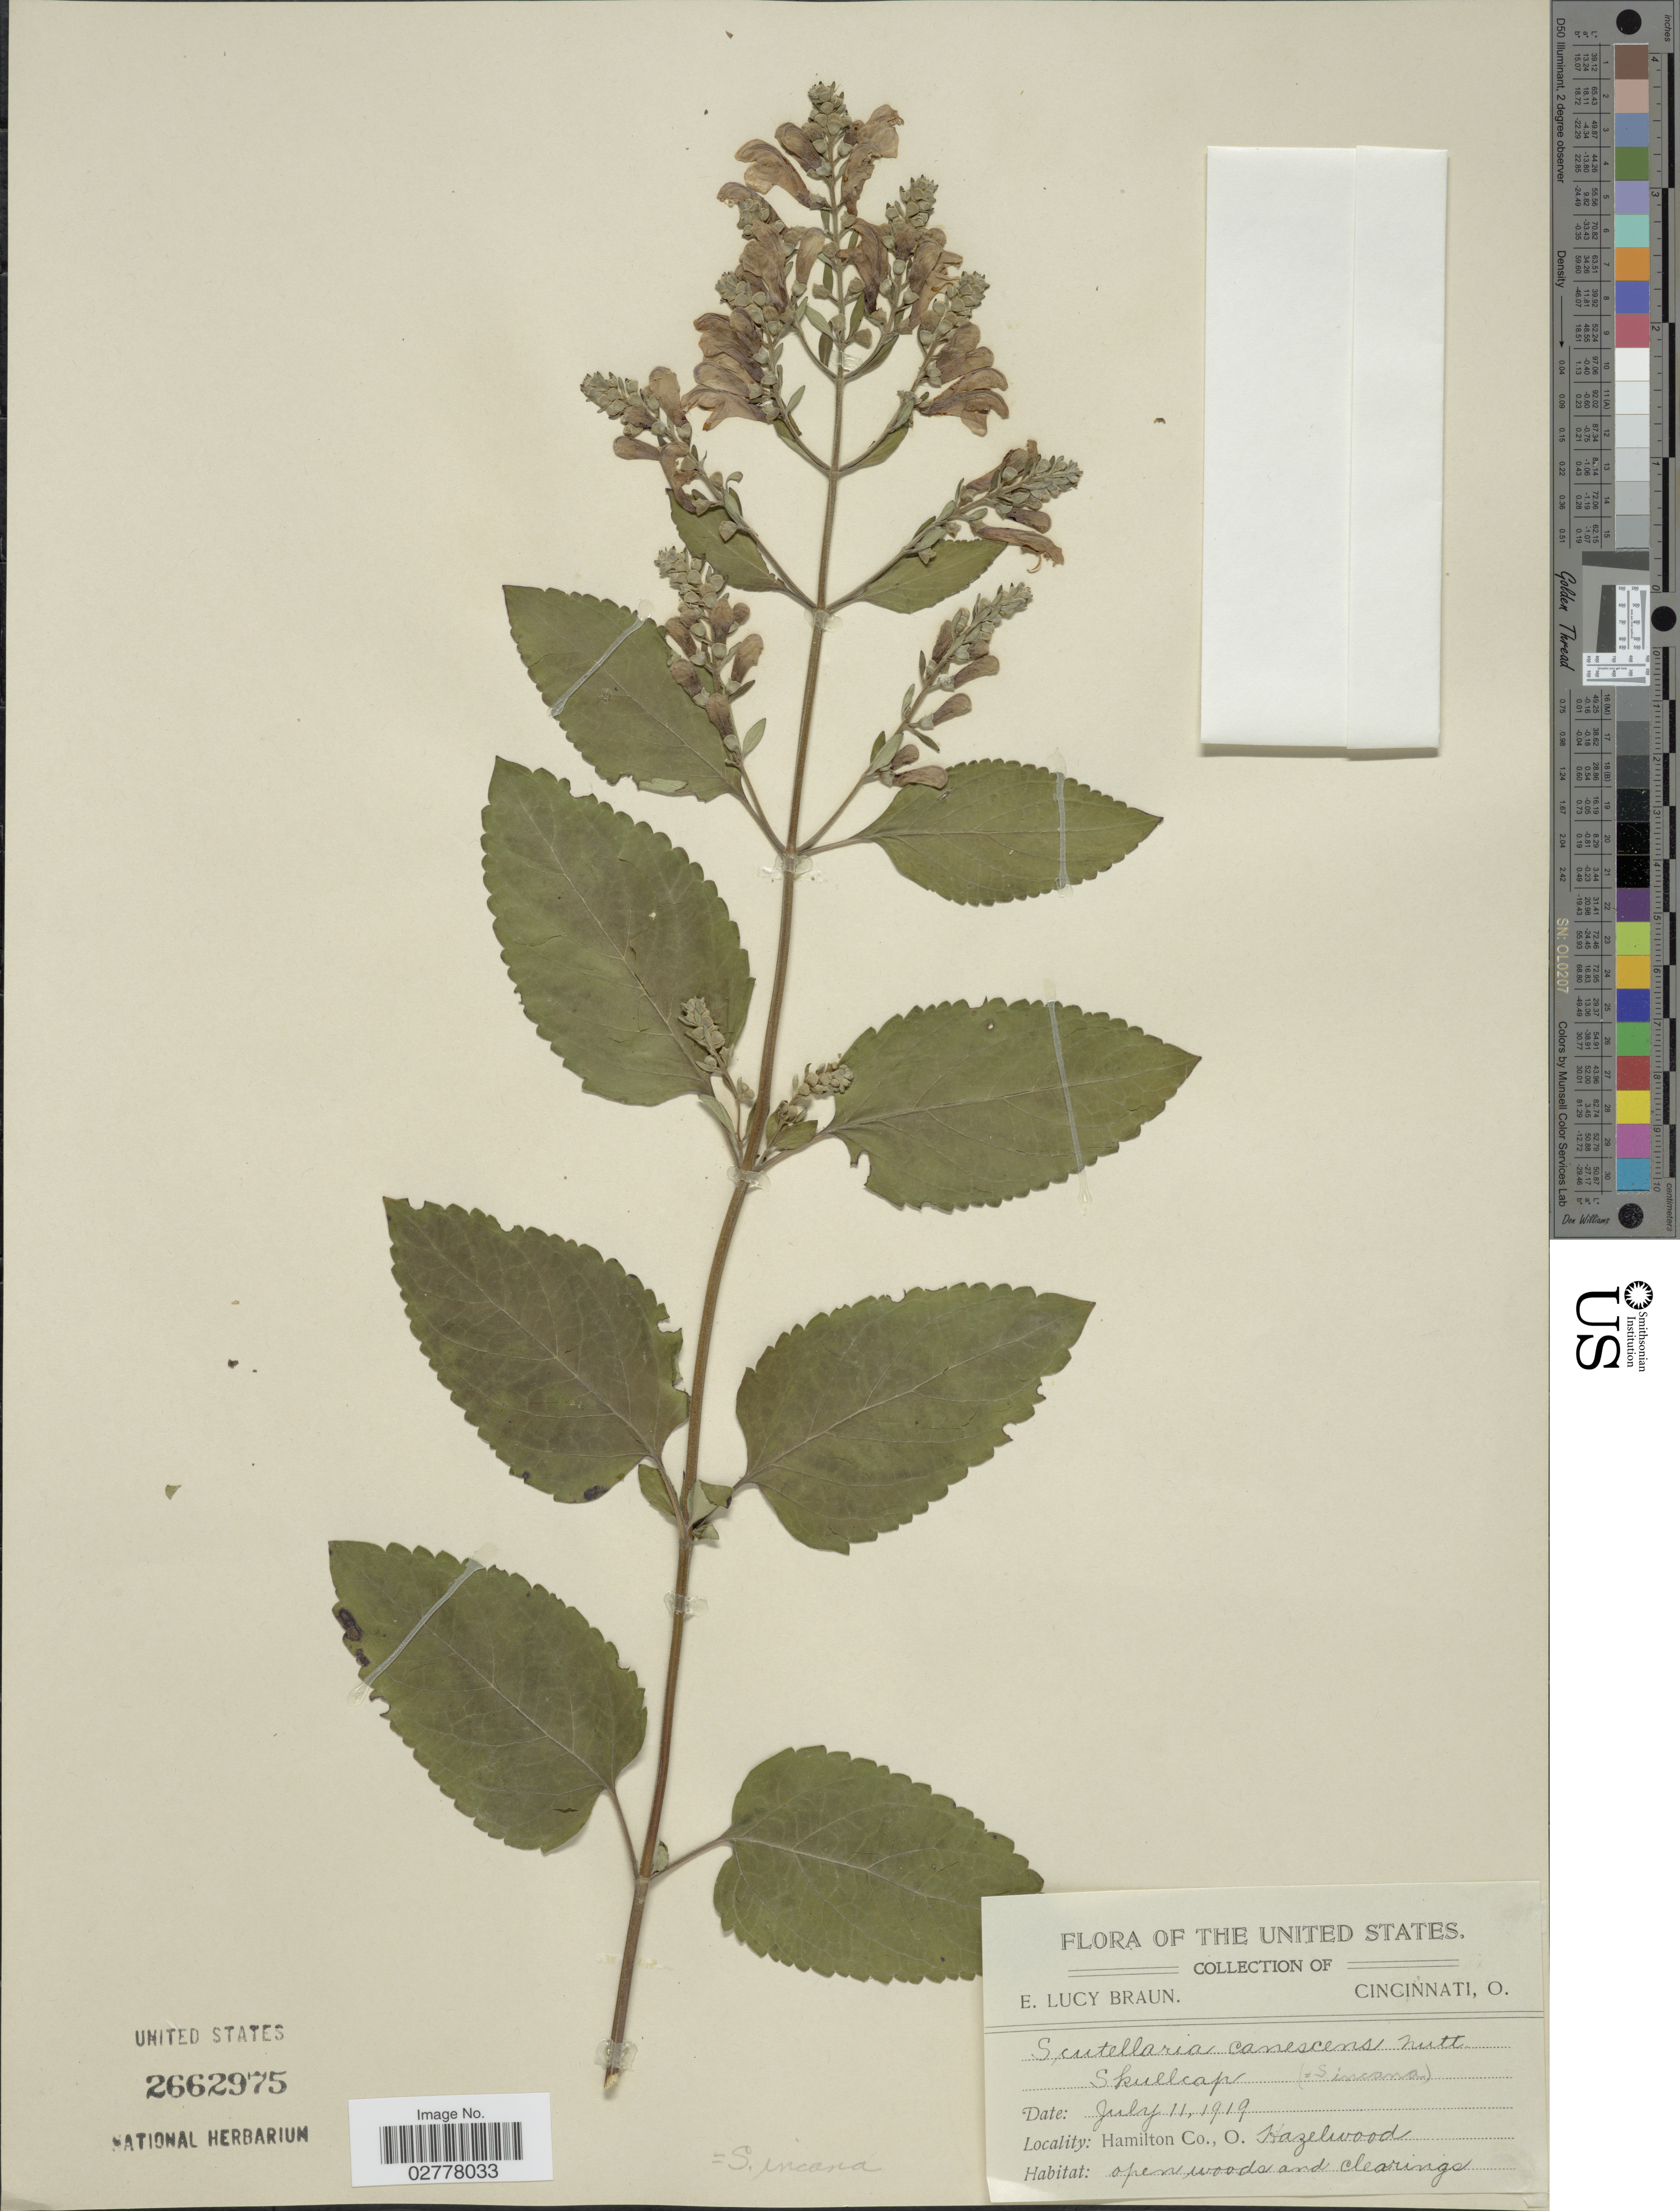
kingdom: Plantae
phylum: Tracheophyta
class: Magnoliopsida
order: Lamiales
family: Lamiaceae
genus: Scutellaria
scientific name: Scutellaria incana var. incana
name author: Biehler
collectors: E. L. Braun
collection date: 1919-07-11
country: United States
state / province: Ohio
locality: Hamilton Co. Hazelwood.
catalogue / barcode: US 2662975